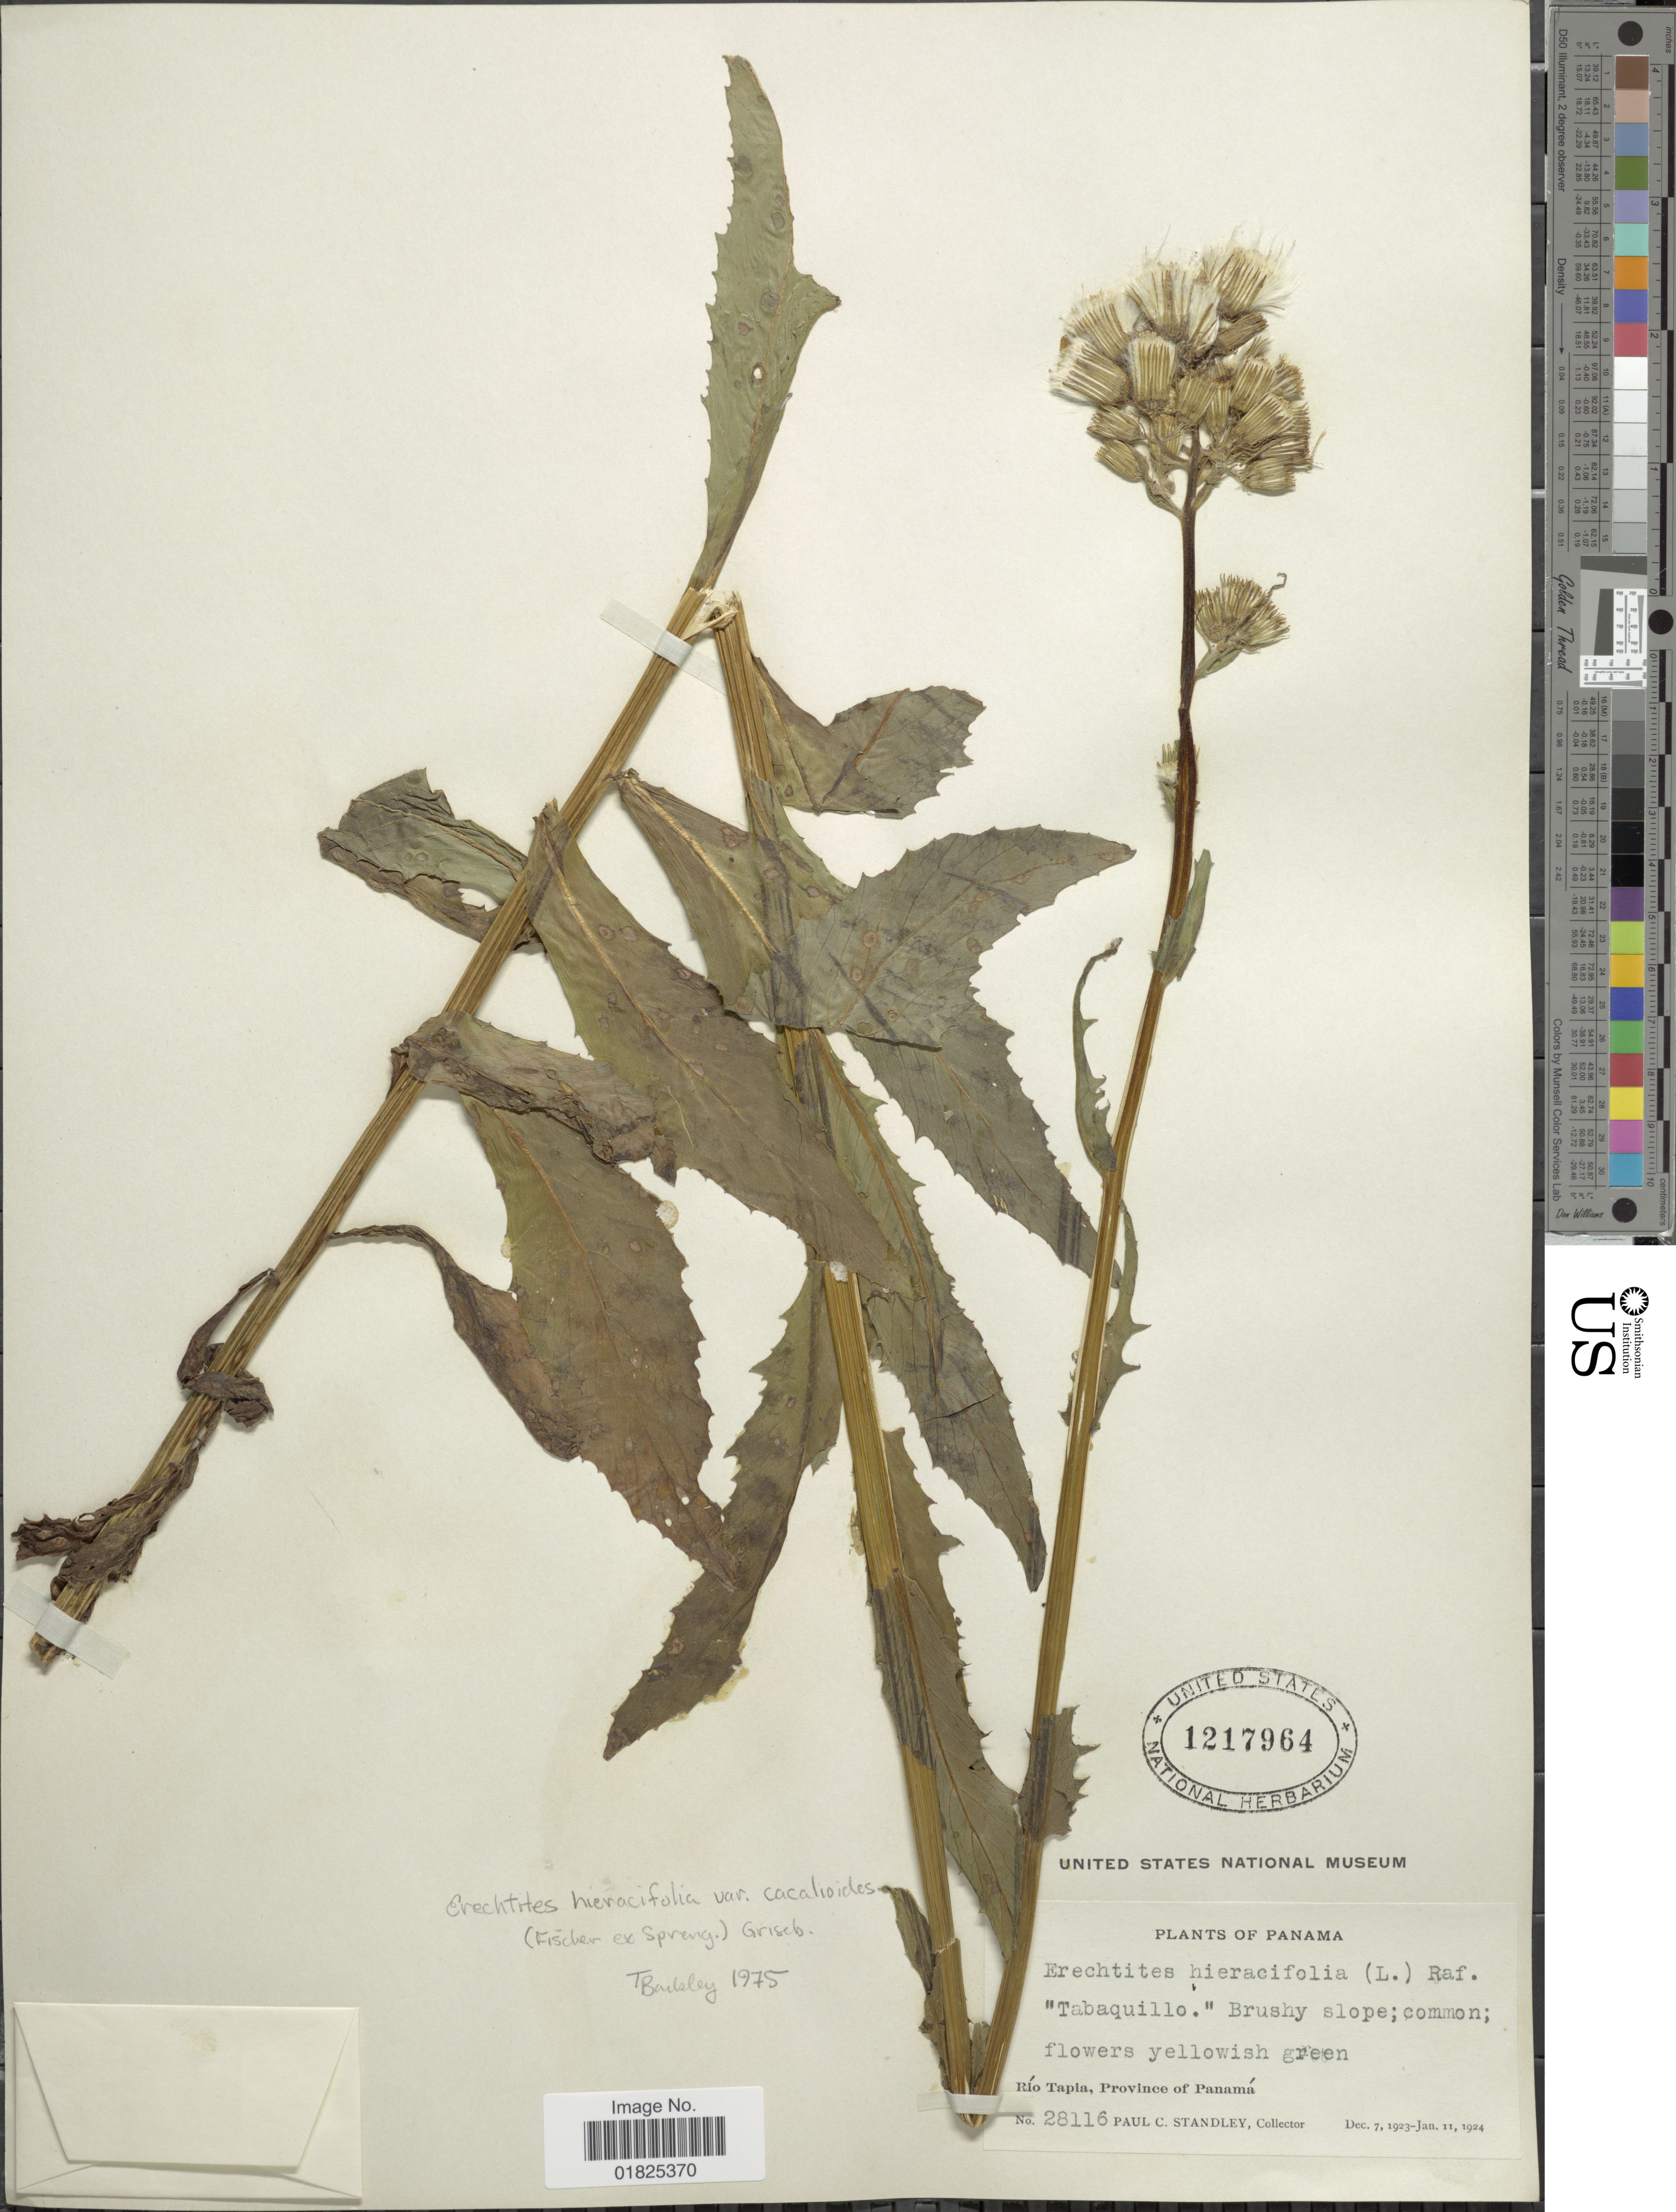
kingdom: Plantae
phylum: Tracheophyta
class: Magnoliopsida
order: Asterales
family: Asteraceae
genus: Erechtites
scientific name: Erechtites hieraciifolius var. cacaliodes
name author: (Fisch. ex Spreng.) Less. ex Griseb.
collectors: P. C. Standley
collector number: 28116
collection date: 1923-12-07/1924-01-11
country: Panama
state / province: Panamá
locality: Rio Tapia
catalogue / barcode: US 1217964